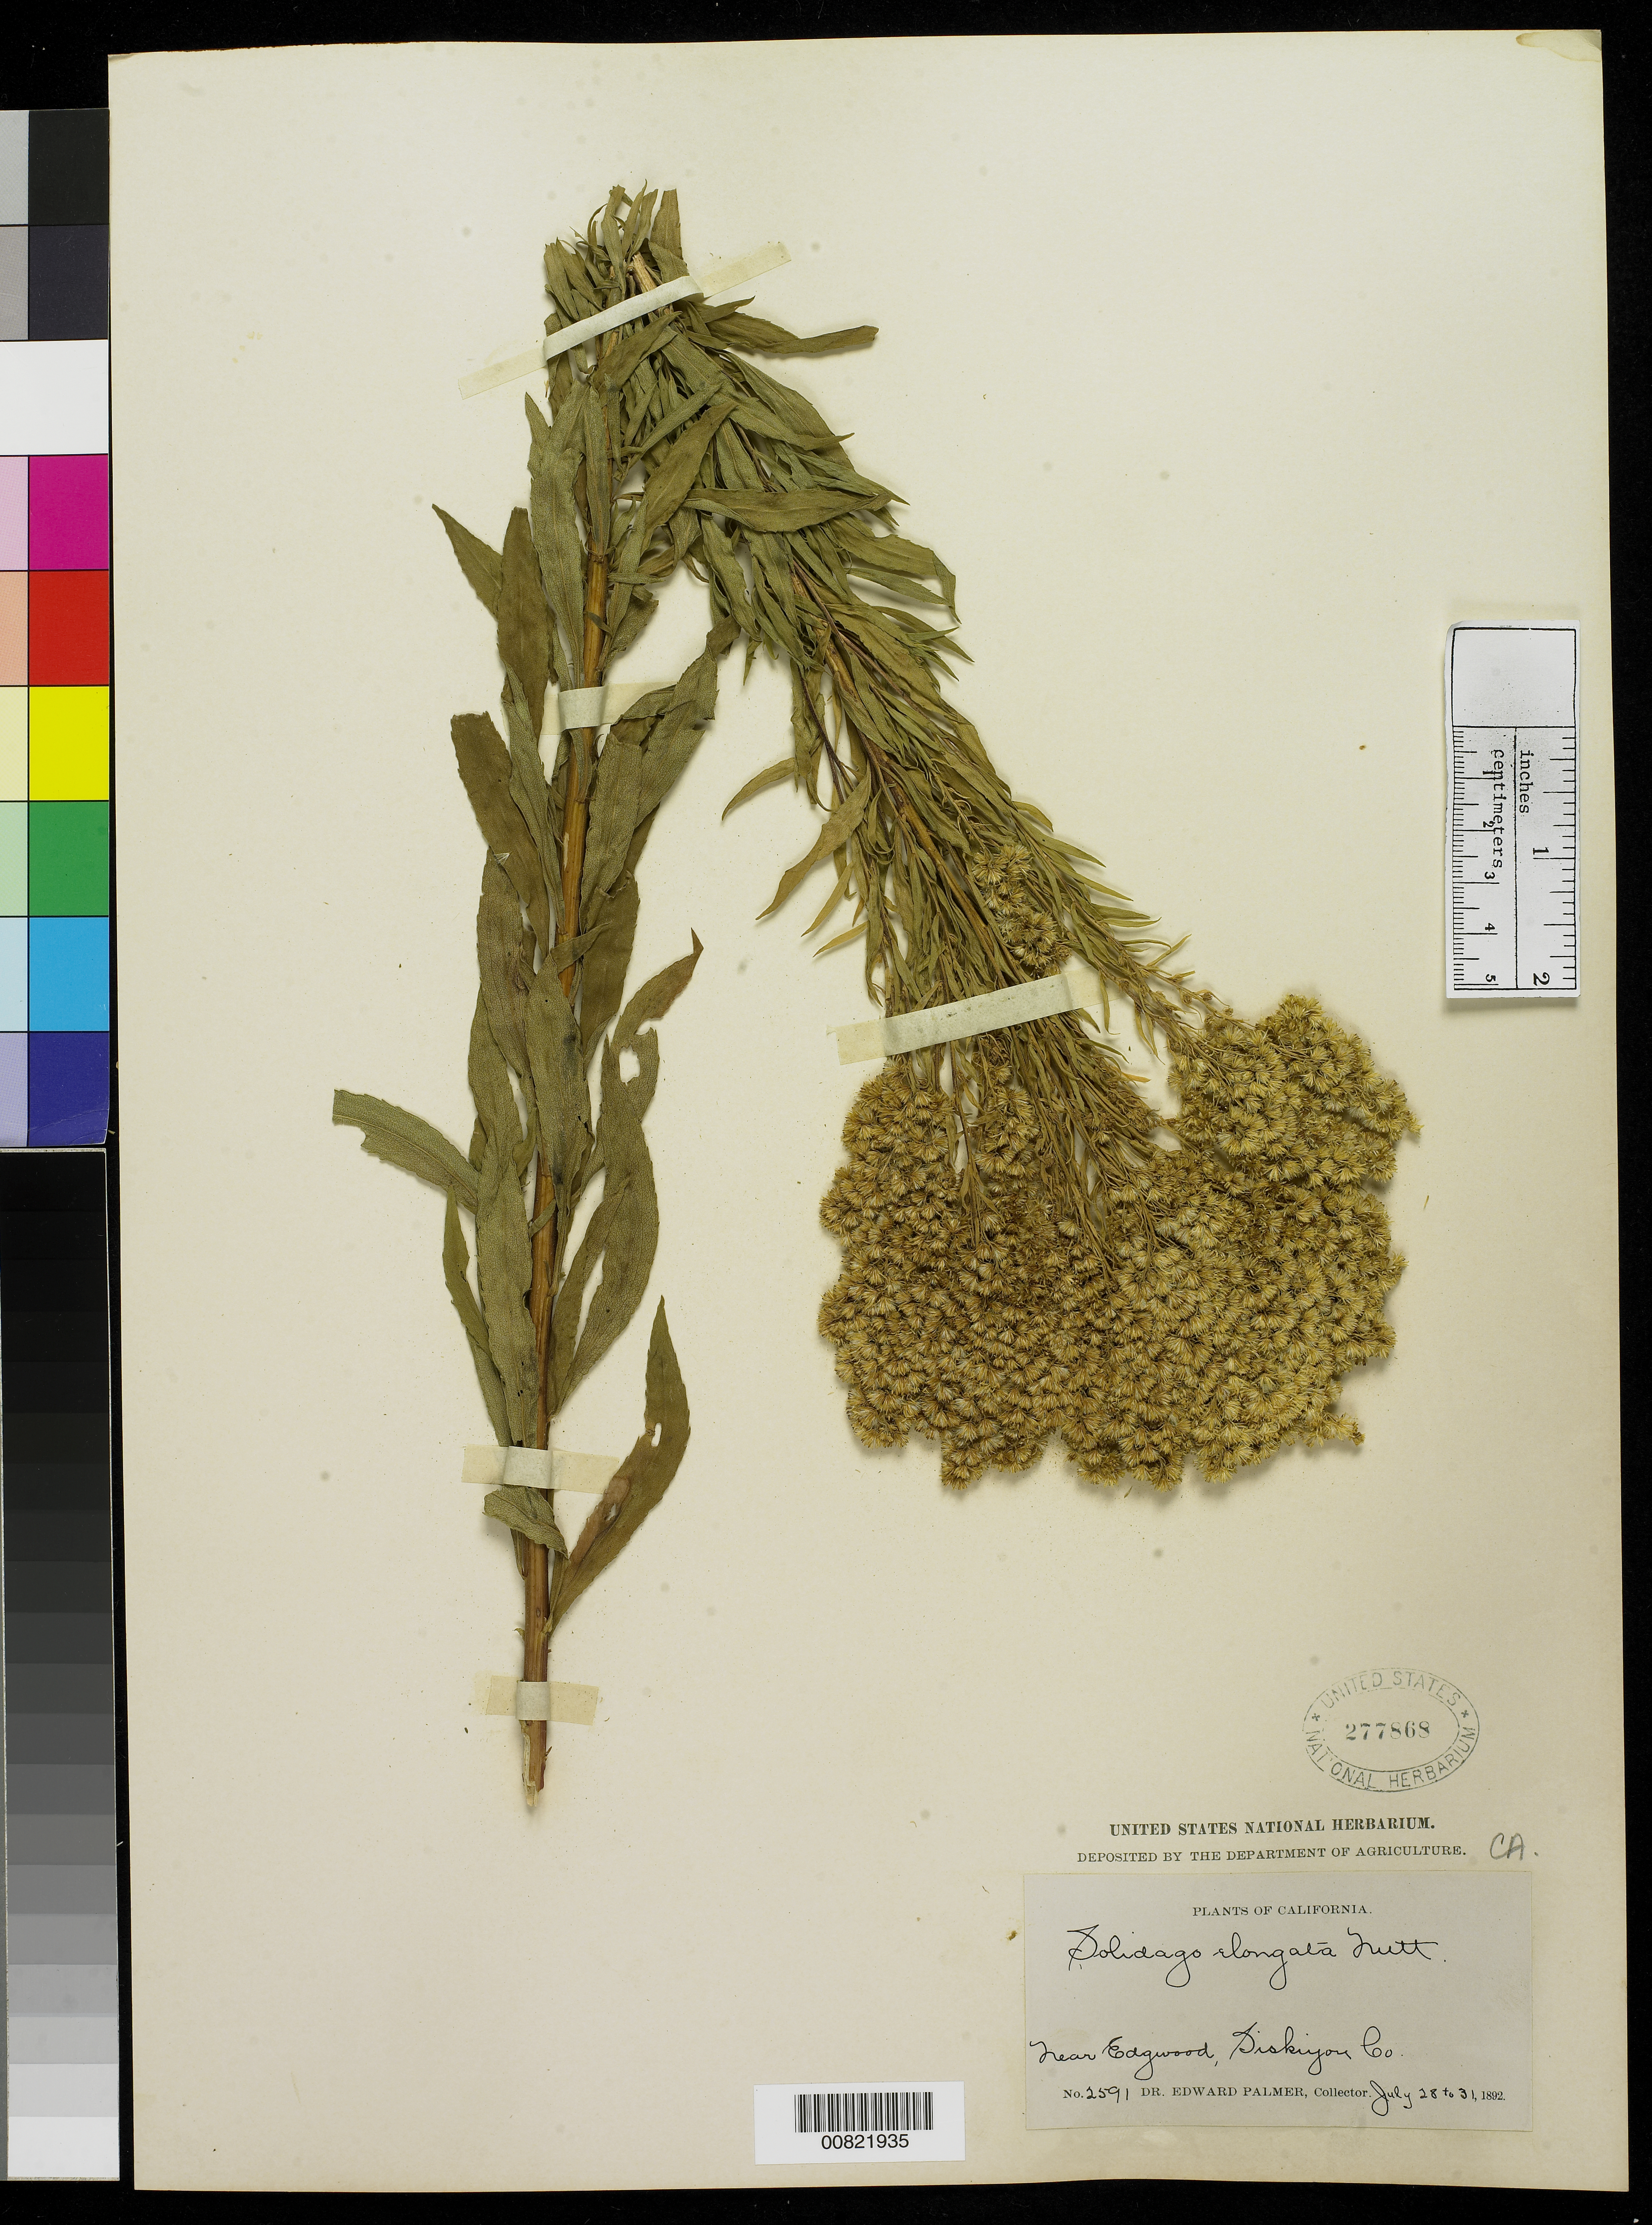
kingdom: Plantae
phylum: Tracheophyta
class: Magnoliopsida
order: Asterales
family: Asteraceae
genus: Solidago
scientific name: Solidago canadensis var. salebrosa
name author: (Piper) M.E. Jones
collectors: E. Palmer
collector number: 2591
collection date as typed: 28 Jul 1892 to 31 Jul 1892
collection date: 1892-07-28/1892-07-31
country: United States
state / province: California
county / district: Siskiyou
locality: Near Edgwood, Siskiyou County, California.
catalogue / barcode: US 277868